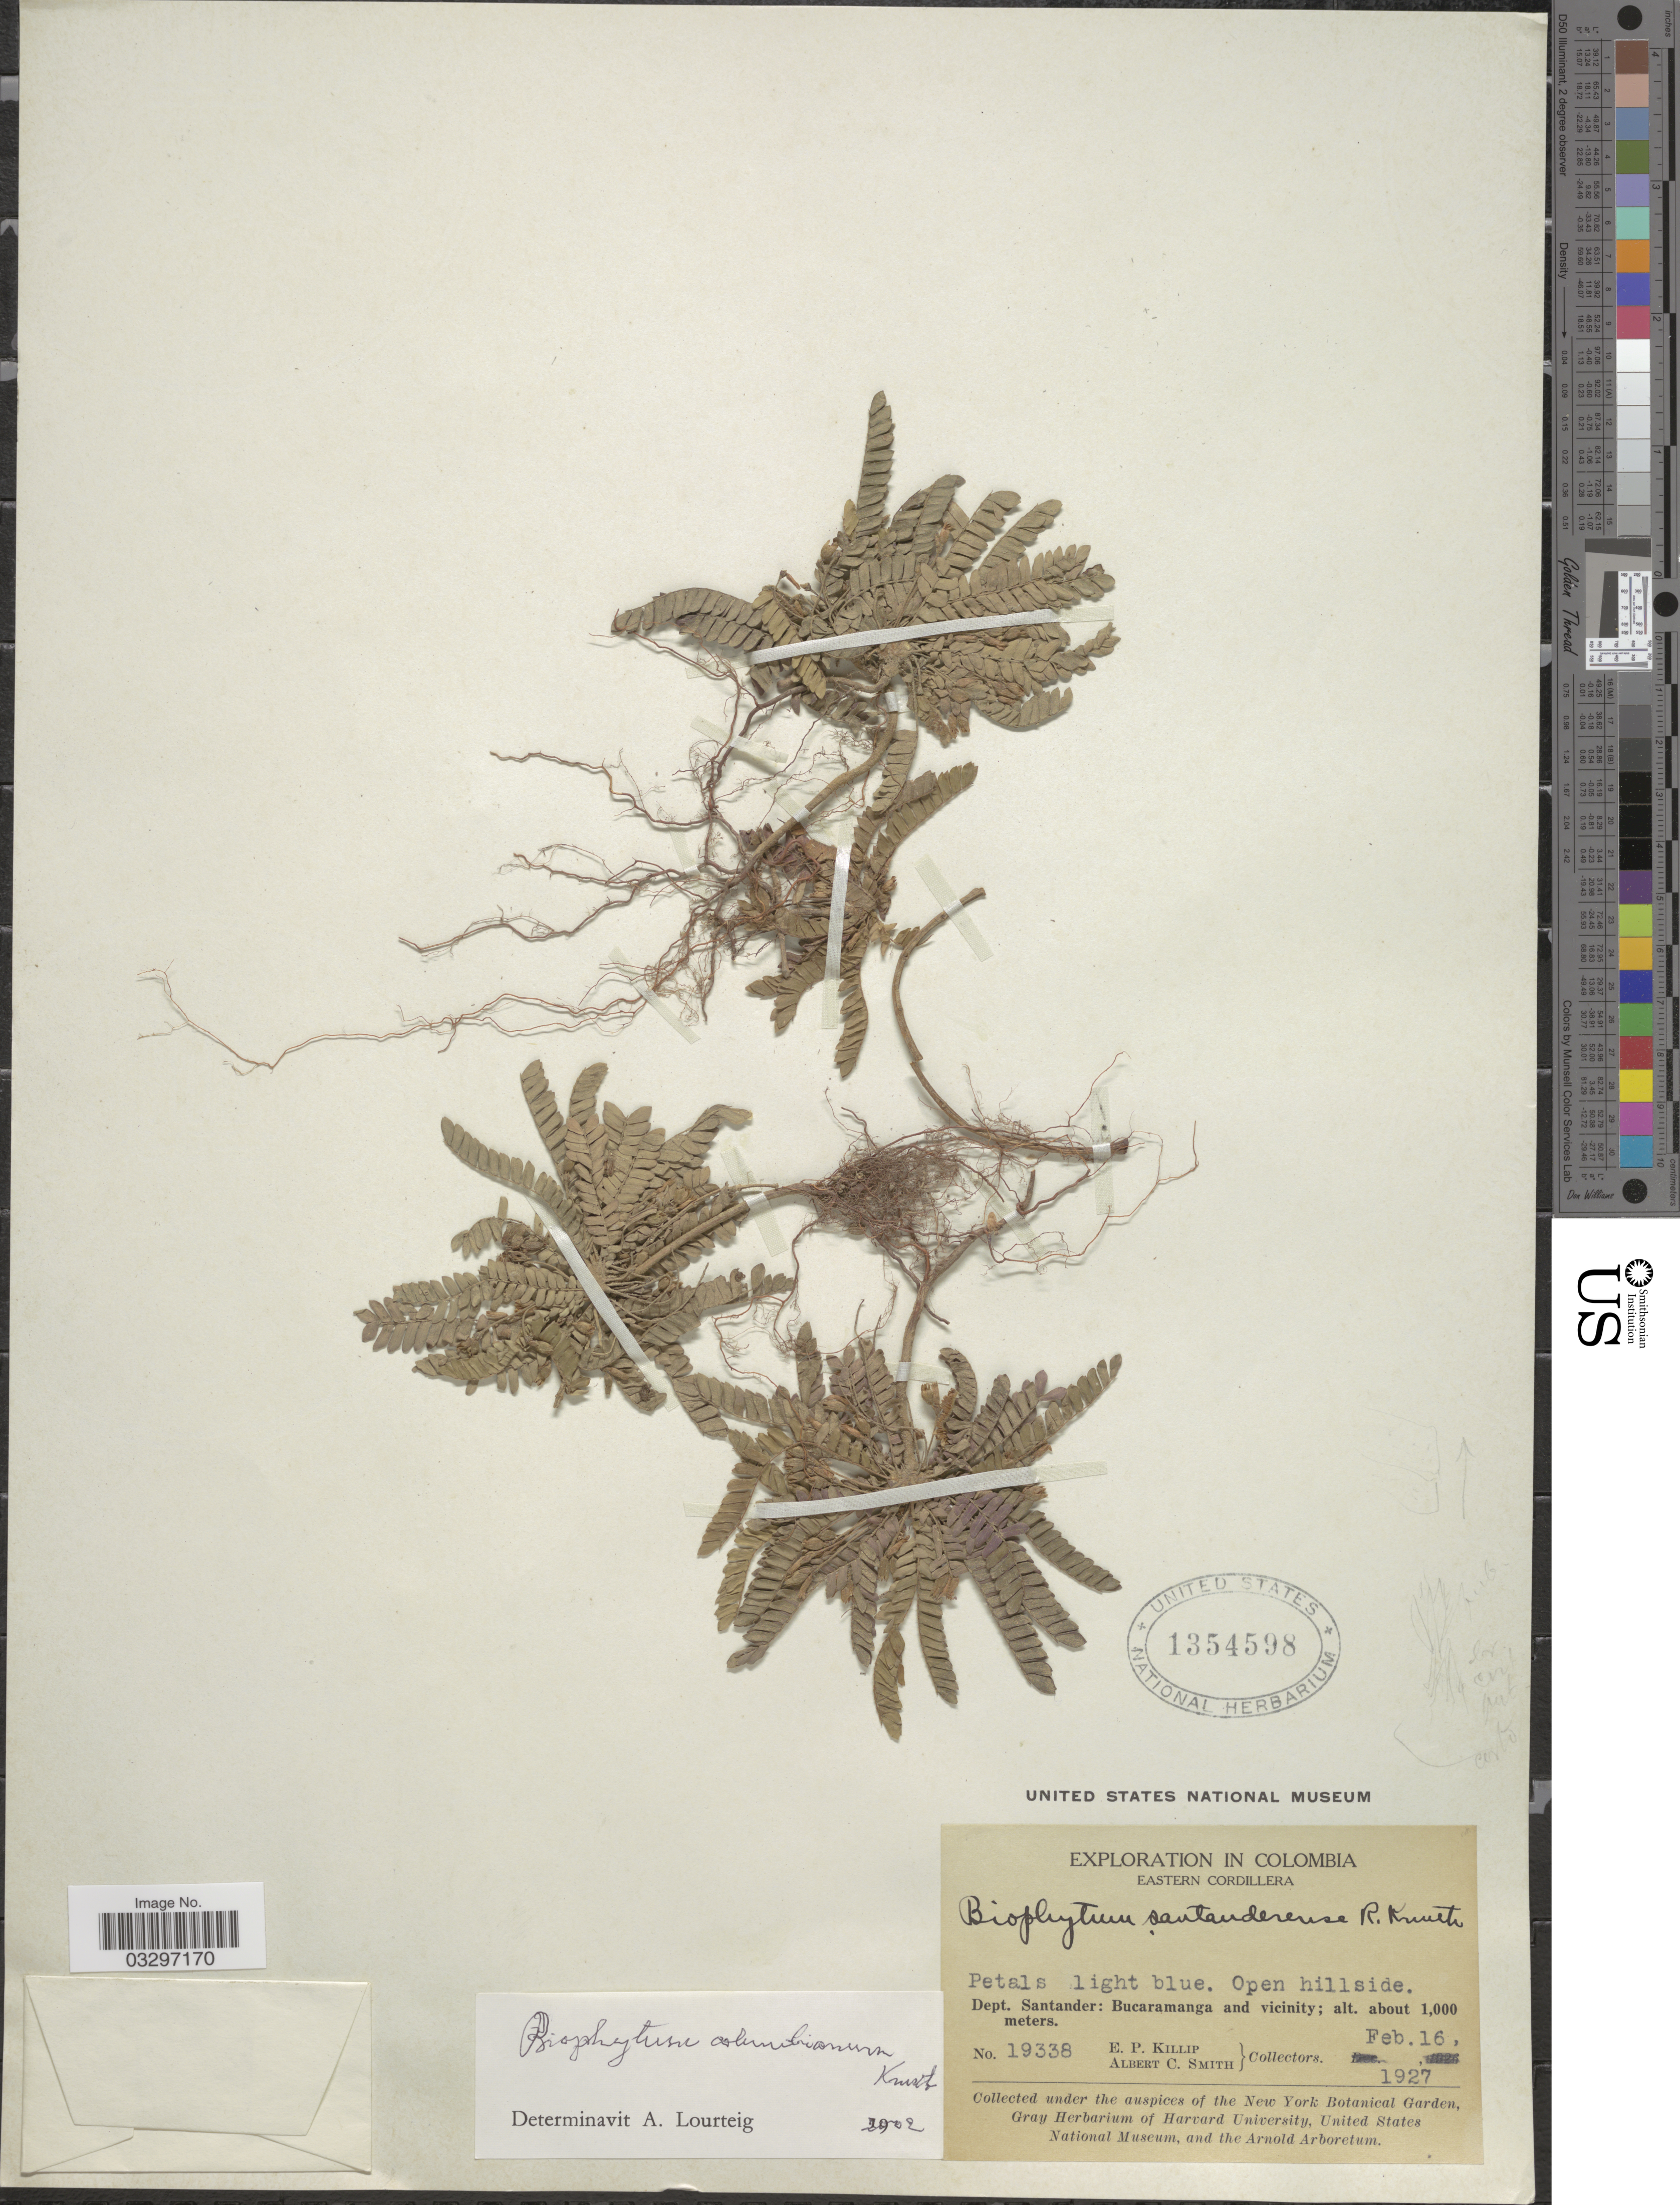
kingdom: Plantae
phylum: Tracheophyta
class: Magnoliopsida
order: Oxalidales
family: Oxalidaceae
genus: Biophytum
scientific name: Biophytum columbianum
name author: Knuth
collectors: E. P. Killip & A. C. Smith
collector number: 19338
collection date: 1927-02-16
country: Colombia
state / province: Santander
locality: Eastern Cordillera, Dept. Santander: Bucaramanga and vicinity.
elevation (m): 1000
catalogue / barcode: US 1354598